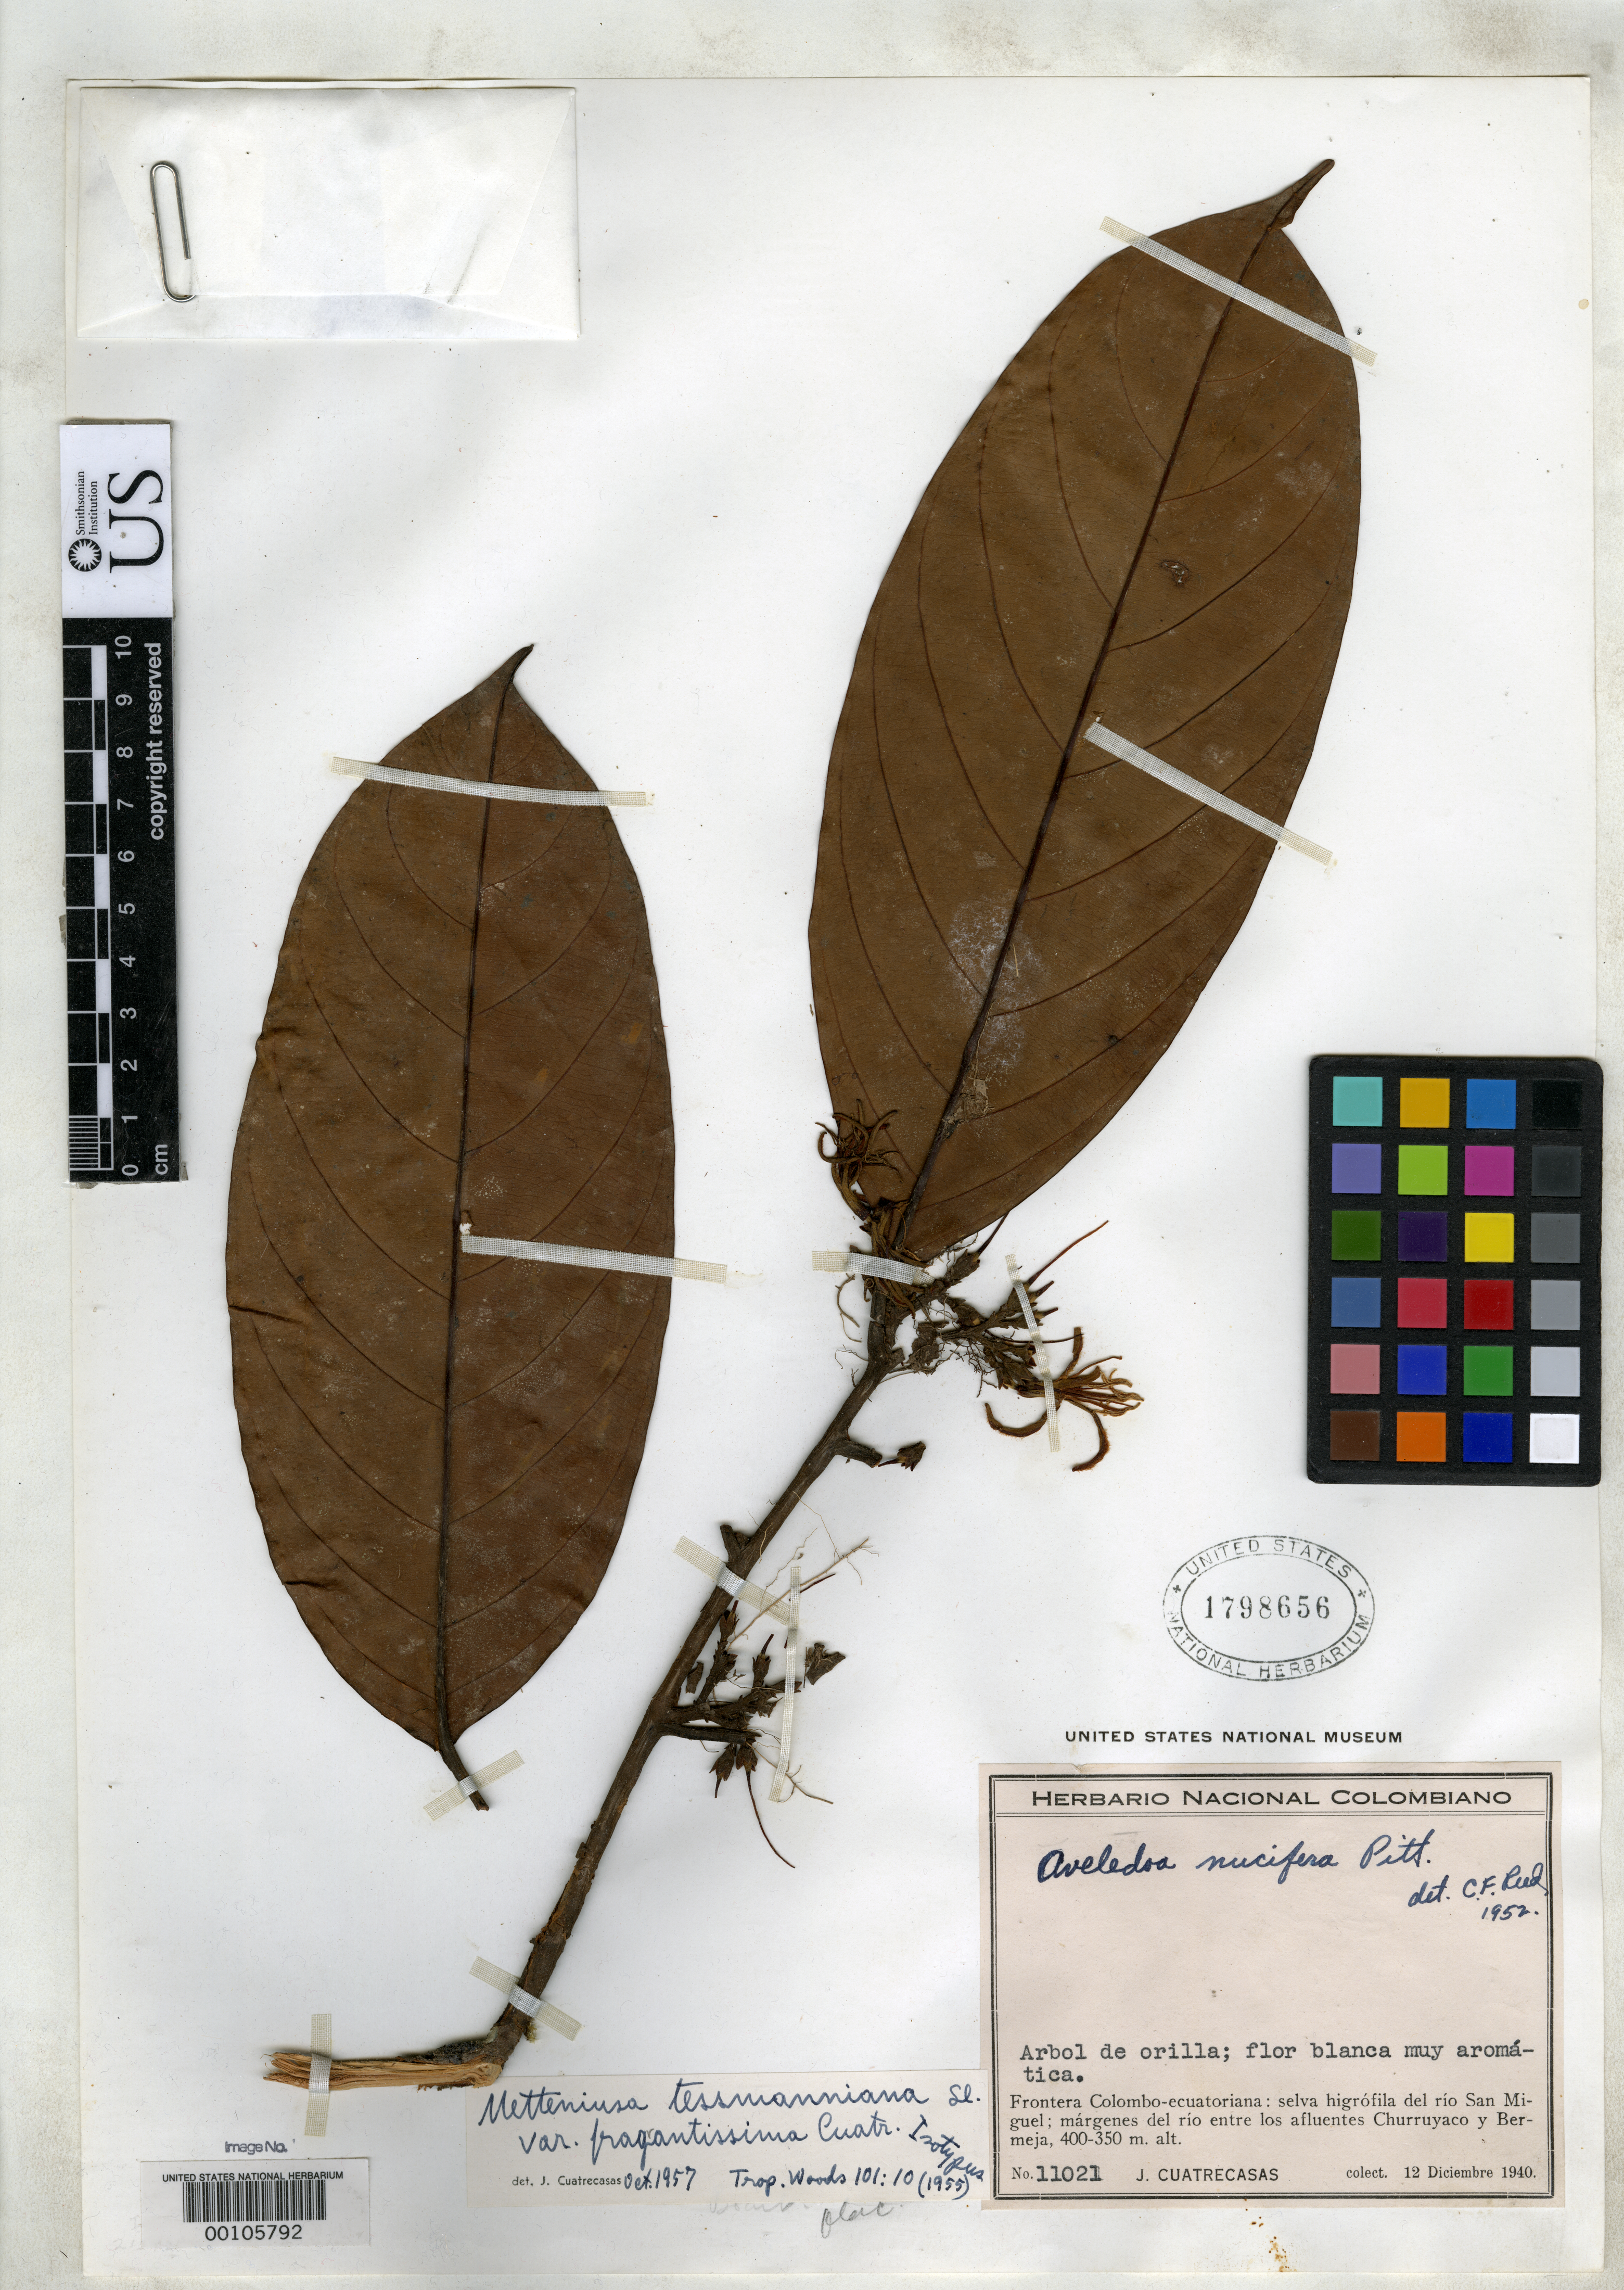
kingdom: Plantae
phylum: Tracheophyta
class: Magnoliopsida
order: Metteniusales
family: Metteniusaceae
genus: Metteniusa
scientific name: Metteniusa tessmanniana var. fragrantissima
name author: Cuatrec.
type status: Isotype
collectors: J. Cuatrecasas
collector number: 11021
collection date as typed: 12 Dec 1940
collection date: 1940-12-12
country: Colombia / Ecuador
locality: Selva Higrofila del Rio Sal Miguel, margenes del Rio entre Los afluentes Churruyaco y Bermeja.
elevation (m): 350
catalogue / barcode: US 1798656